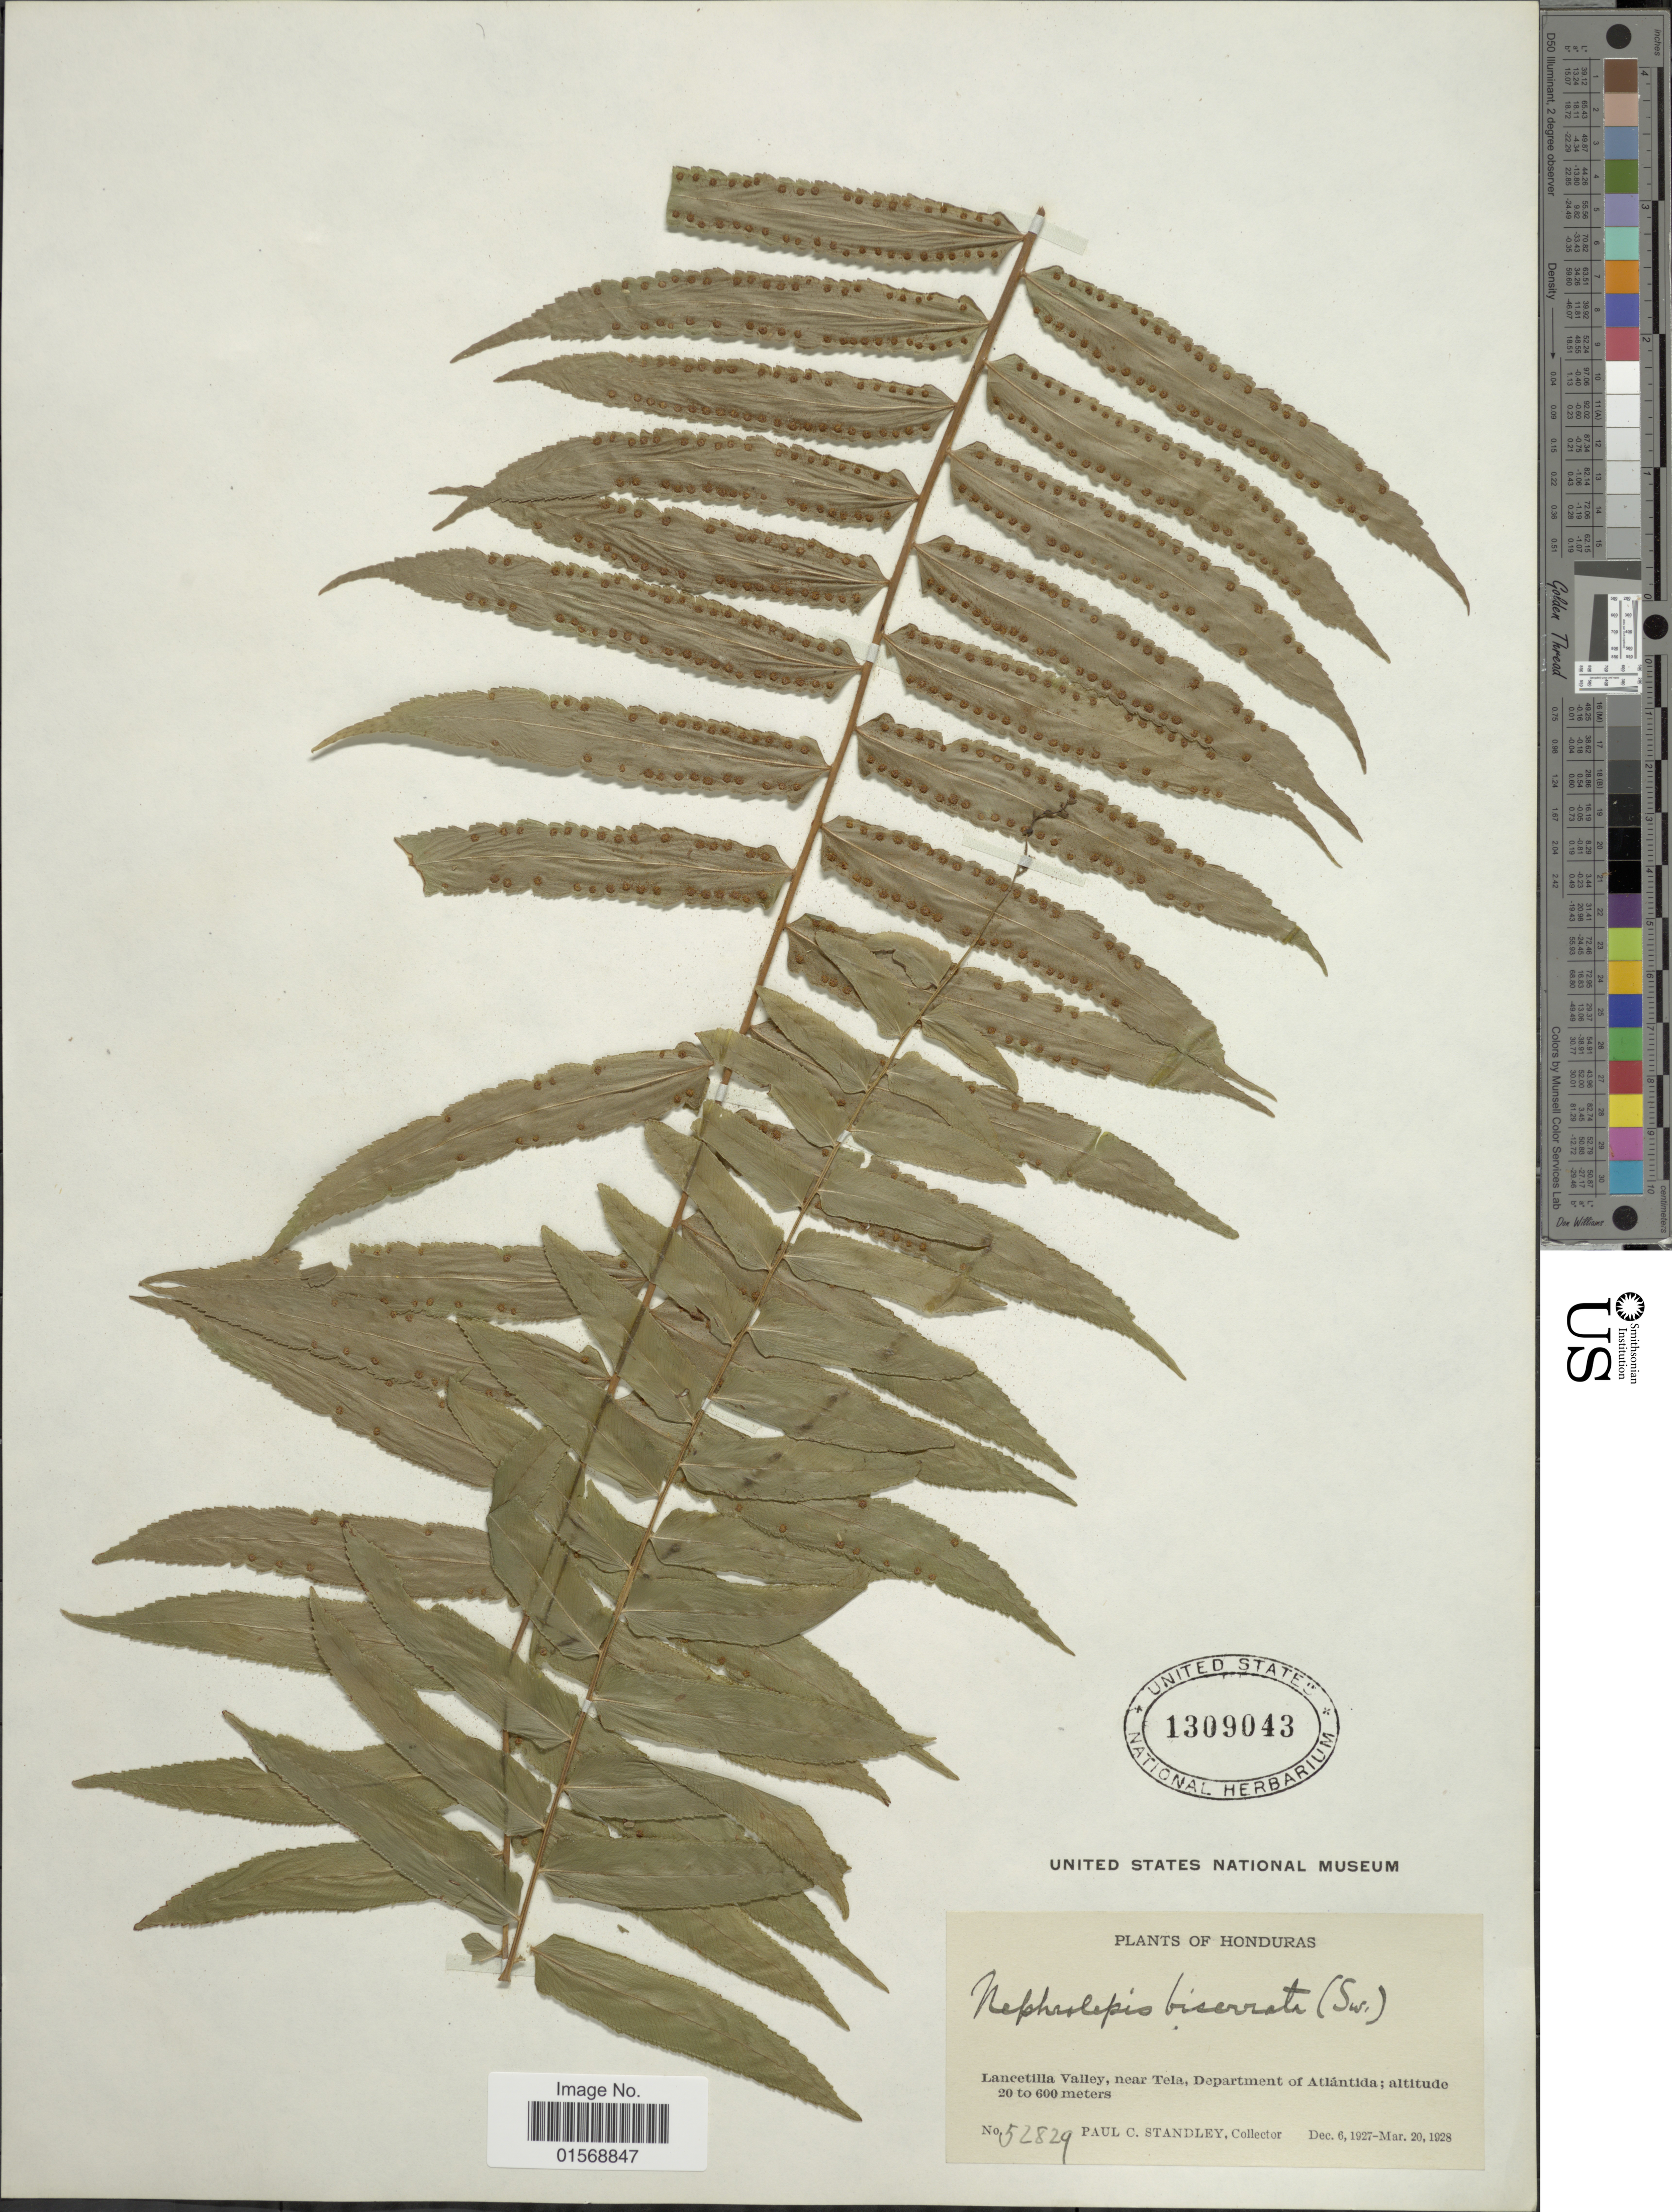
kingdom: Plantae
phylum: Tracheophyta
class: Polypodiopsida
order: Polypodiales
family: Nephrolepidaceae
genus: Nephrolepis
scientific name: Nephrolepis biserrata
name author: (Sw.) Schott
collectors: P. C. Standley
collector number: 52829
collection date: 1927-12-06/1928-03-20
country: Honduras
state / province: Atlántida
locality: Honduras, Lancetilla Valley, near Tela, Department of Atlantida.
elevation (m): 20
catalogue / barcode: US 1309043